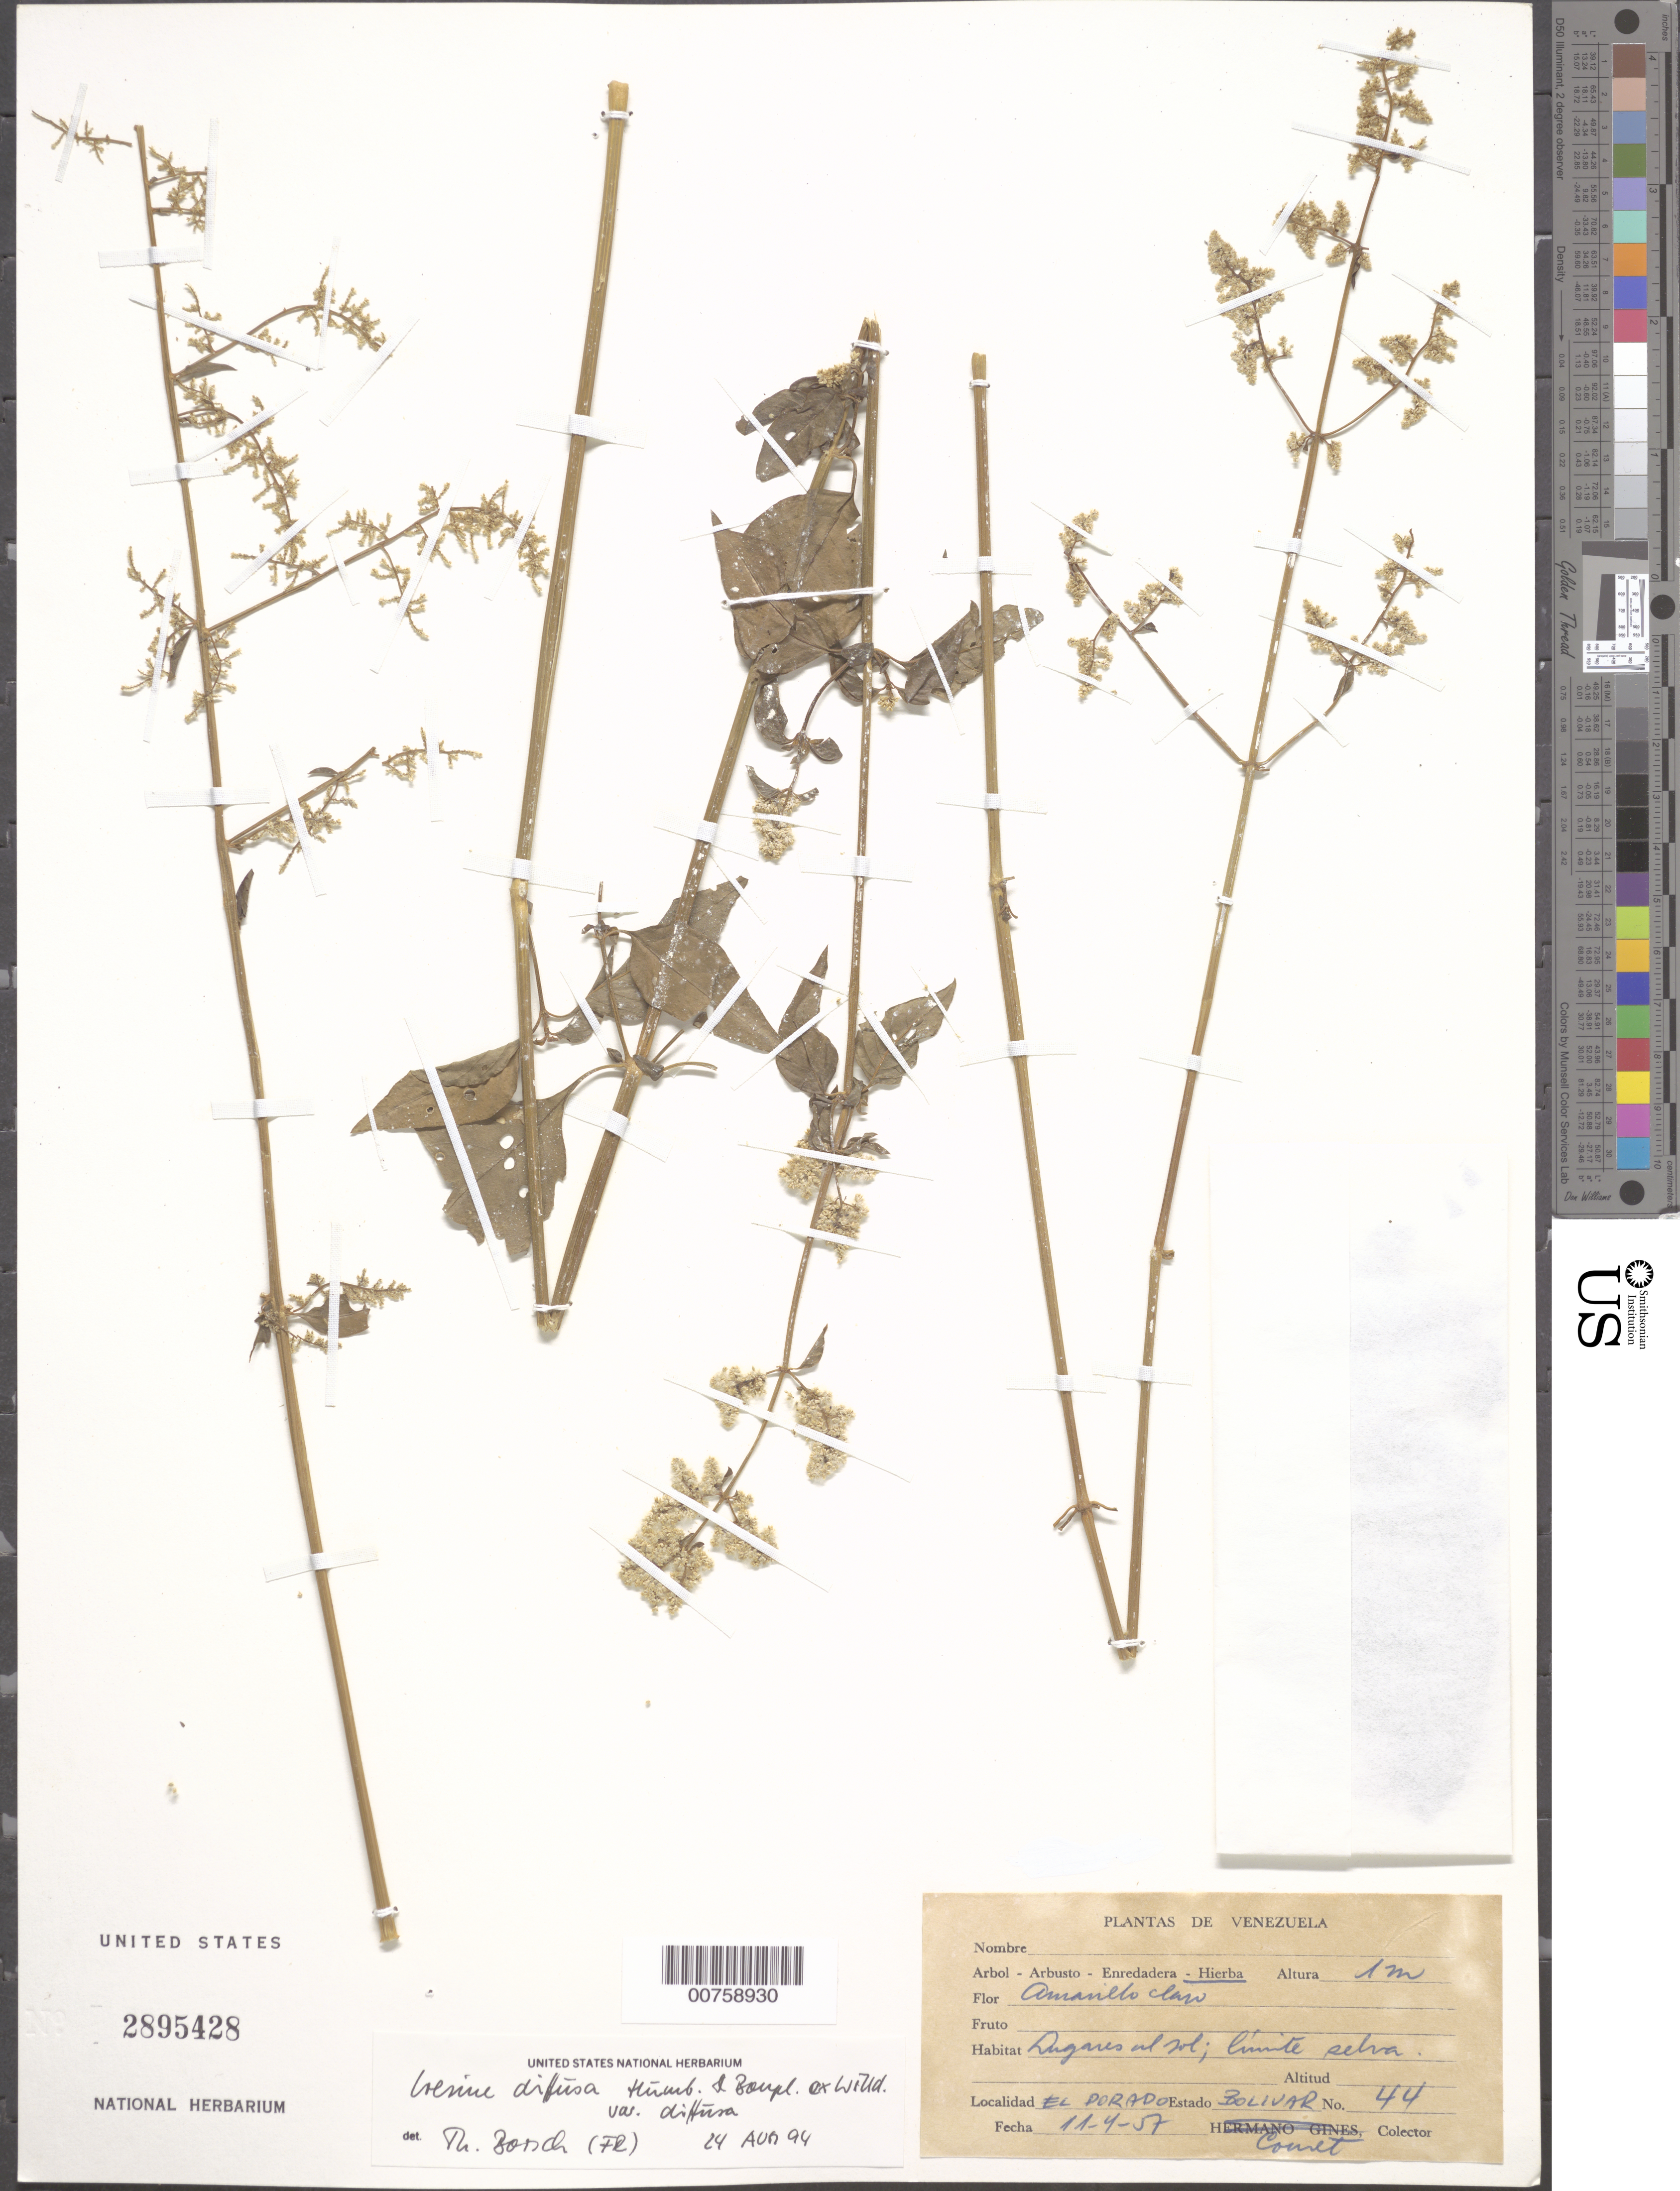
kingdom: Plantae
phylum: Tracheophyta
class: Magnoliopsida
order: Caryophyllales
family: Amaranthaceae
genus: Iresine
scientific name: Iresine diffusa var. diffusa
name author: Humb. & Bonpl. ex Willd.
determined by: Borsch, T. H.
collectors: -. Couret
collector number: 44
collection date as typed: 11-Apr-57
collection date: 1957-04-11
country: Venezuela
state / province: Bolívar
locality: El Dorado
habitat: Lugares del sol; limite selva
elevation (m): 200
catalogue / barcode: US 2895428